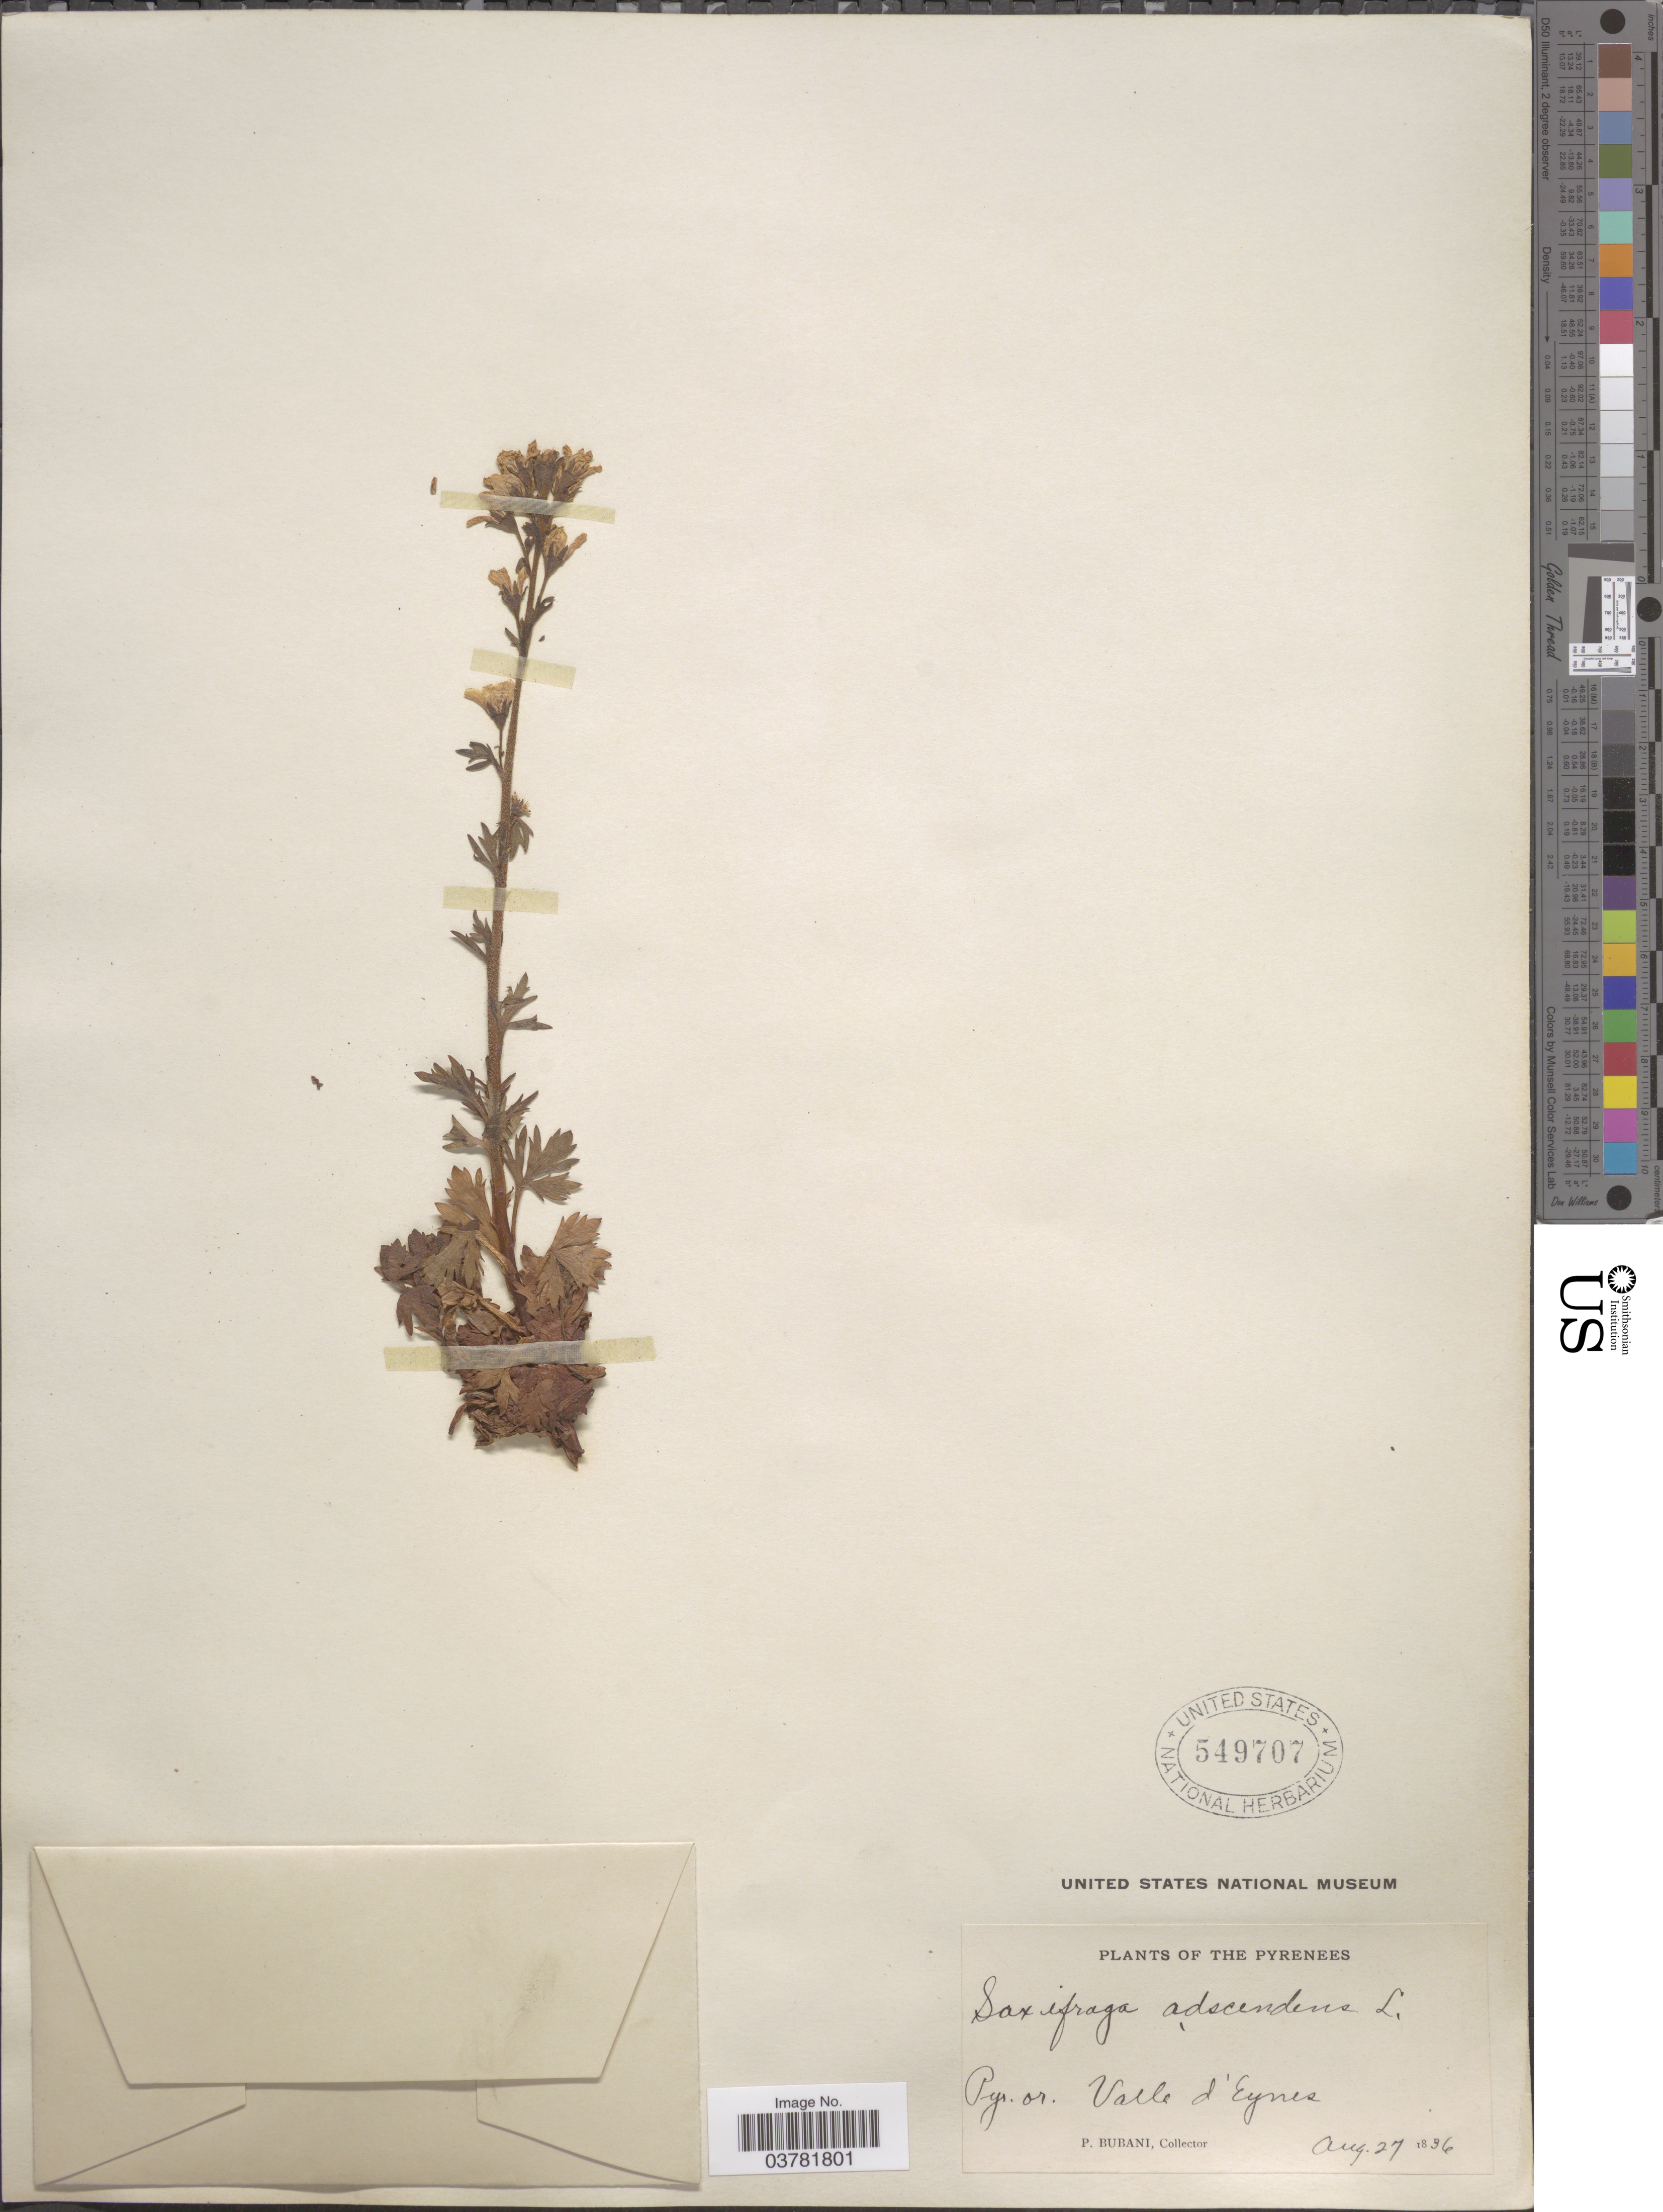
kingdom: Plantae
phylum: Tracheophyta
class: Magnoliopsida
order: Saxifragales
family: Saxifragaceae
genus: Saxifraga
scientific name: Saxifraga adscendens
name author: L.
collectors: P. Bubani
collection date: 1836-08-27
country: France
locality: The Pyrenees. Pyr. or. Valle d'Eynes.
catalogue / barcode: US 549707